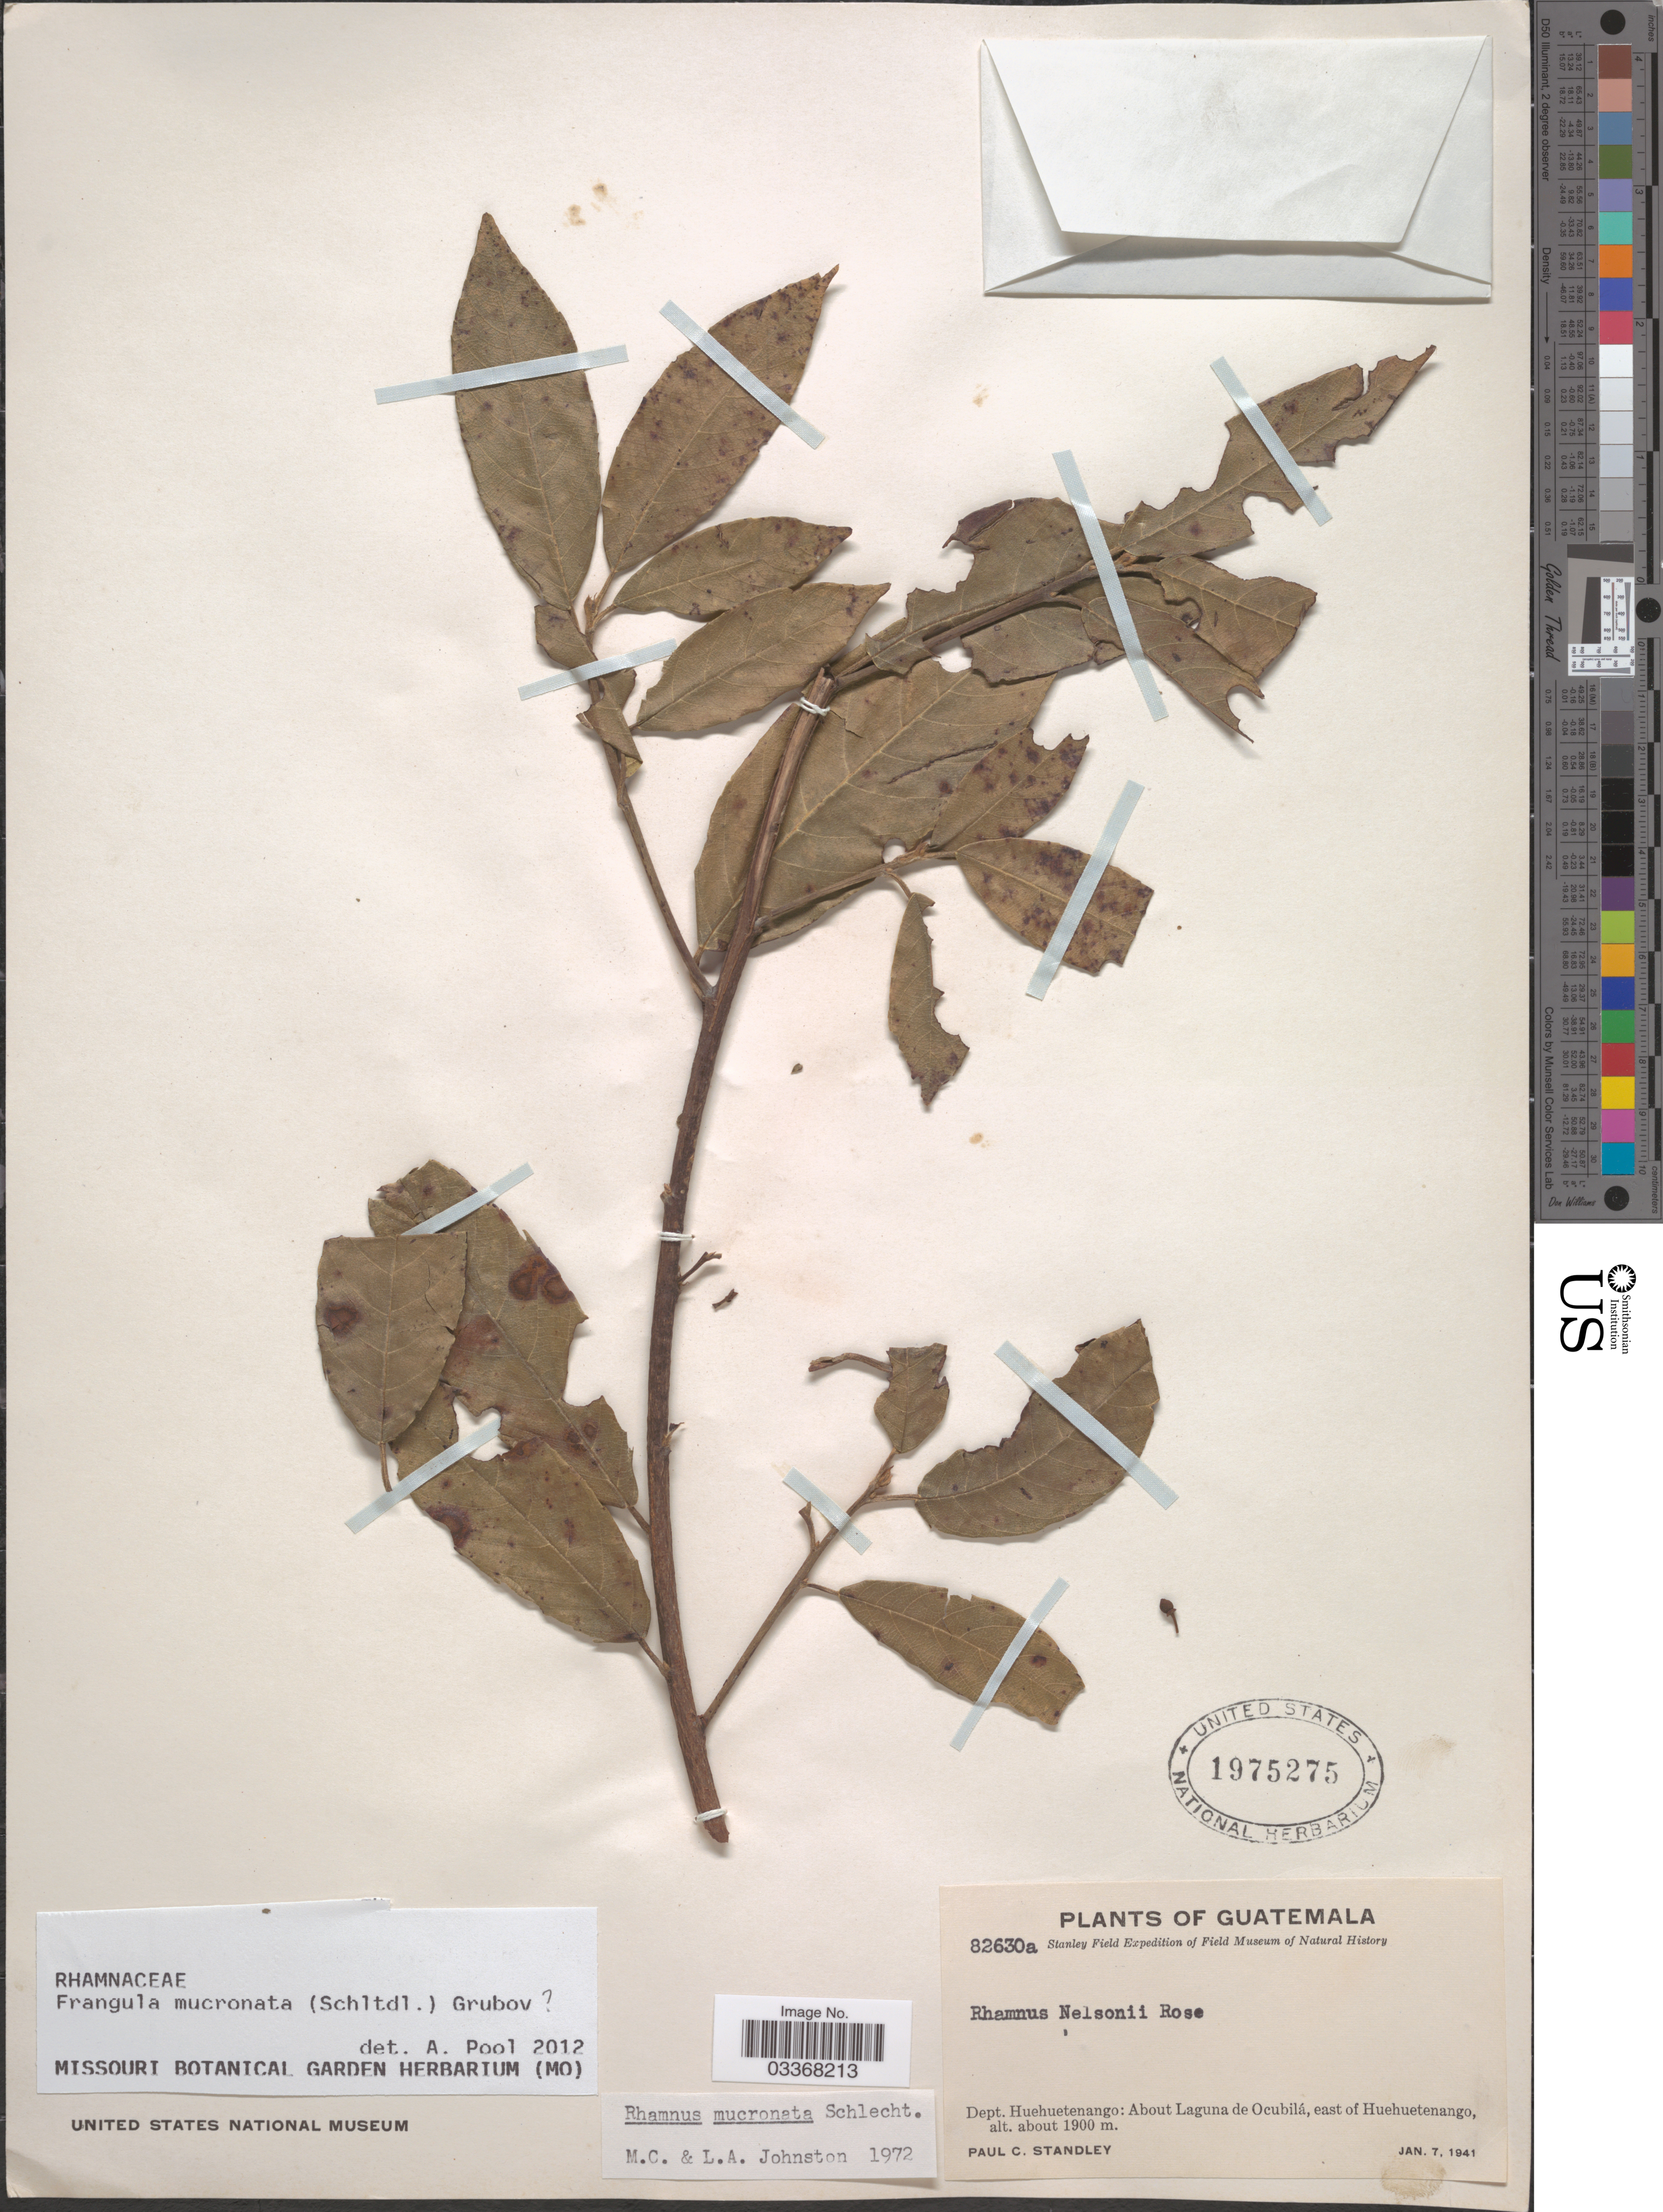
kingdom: Plantae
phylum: Tracheophyta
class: Magnoliopsida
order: Rosales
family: Rhamnaceae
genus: Frangula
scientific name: Frangula mucronata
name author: (Schltdl.) Grubov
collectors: P. C. Standley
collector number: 82630a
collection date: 1941-01-07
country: Guatemala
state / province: Huehuetenango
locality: Dept. Huehuetenango: About Laguna de Ocubilá, east of Huehuetenango.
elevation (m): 1900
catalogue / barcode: US 1975275